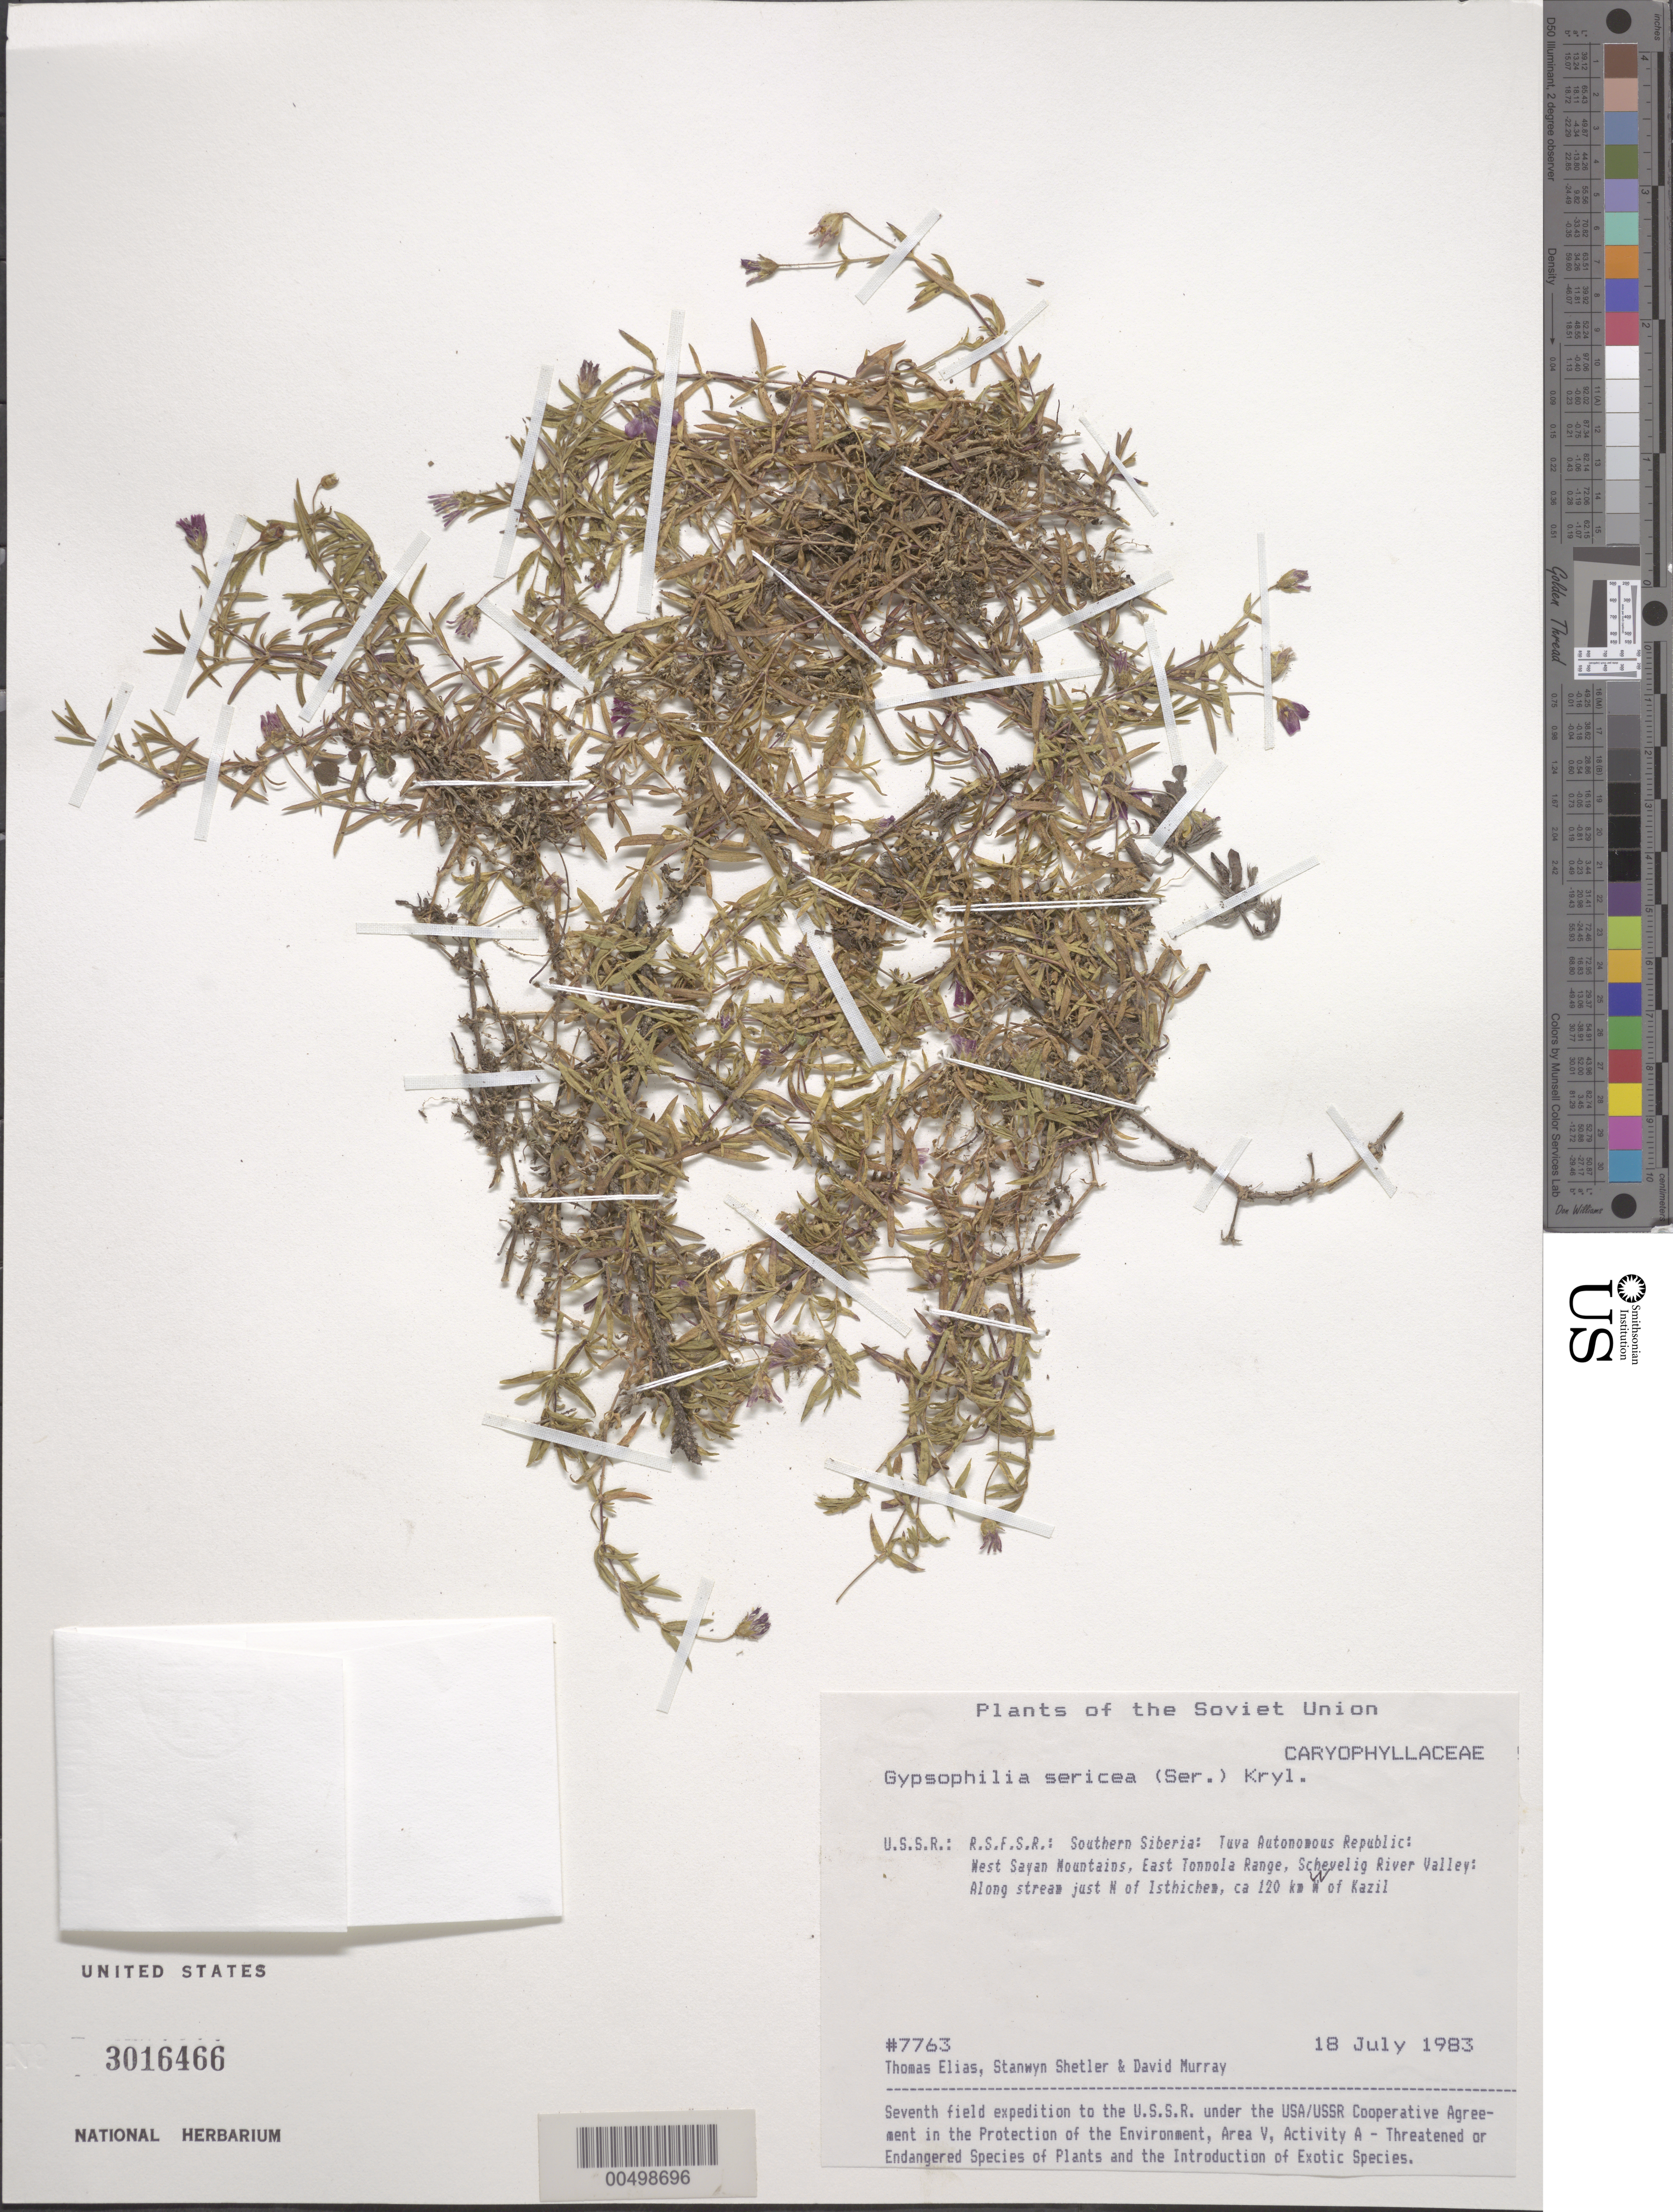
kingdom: Plantae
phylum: Tracheophyta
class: Magnoliopsida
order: Caryophyllales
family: Caryophyllaceae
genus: Heterochroa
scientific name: Heterochroa petraea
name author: Bunge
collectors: T. Elias, S. Shetler & D. F. Murray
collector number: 7763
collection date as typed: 18 Jul 1983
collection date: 1983-07-18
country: Russian Federation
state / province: Tuva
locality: West Sayan Mountains, E Tonnola [Tannu-Ola] Range, Schevelig River Valley, just N of Isthjichem [Ishti-Khem], *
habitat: along stream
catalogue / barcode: US 3016466